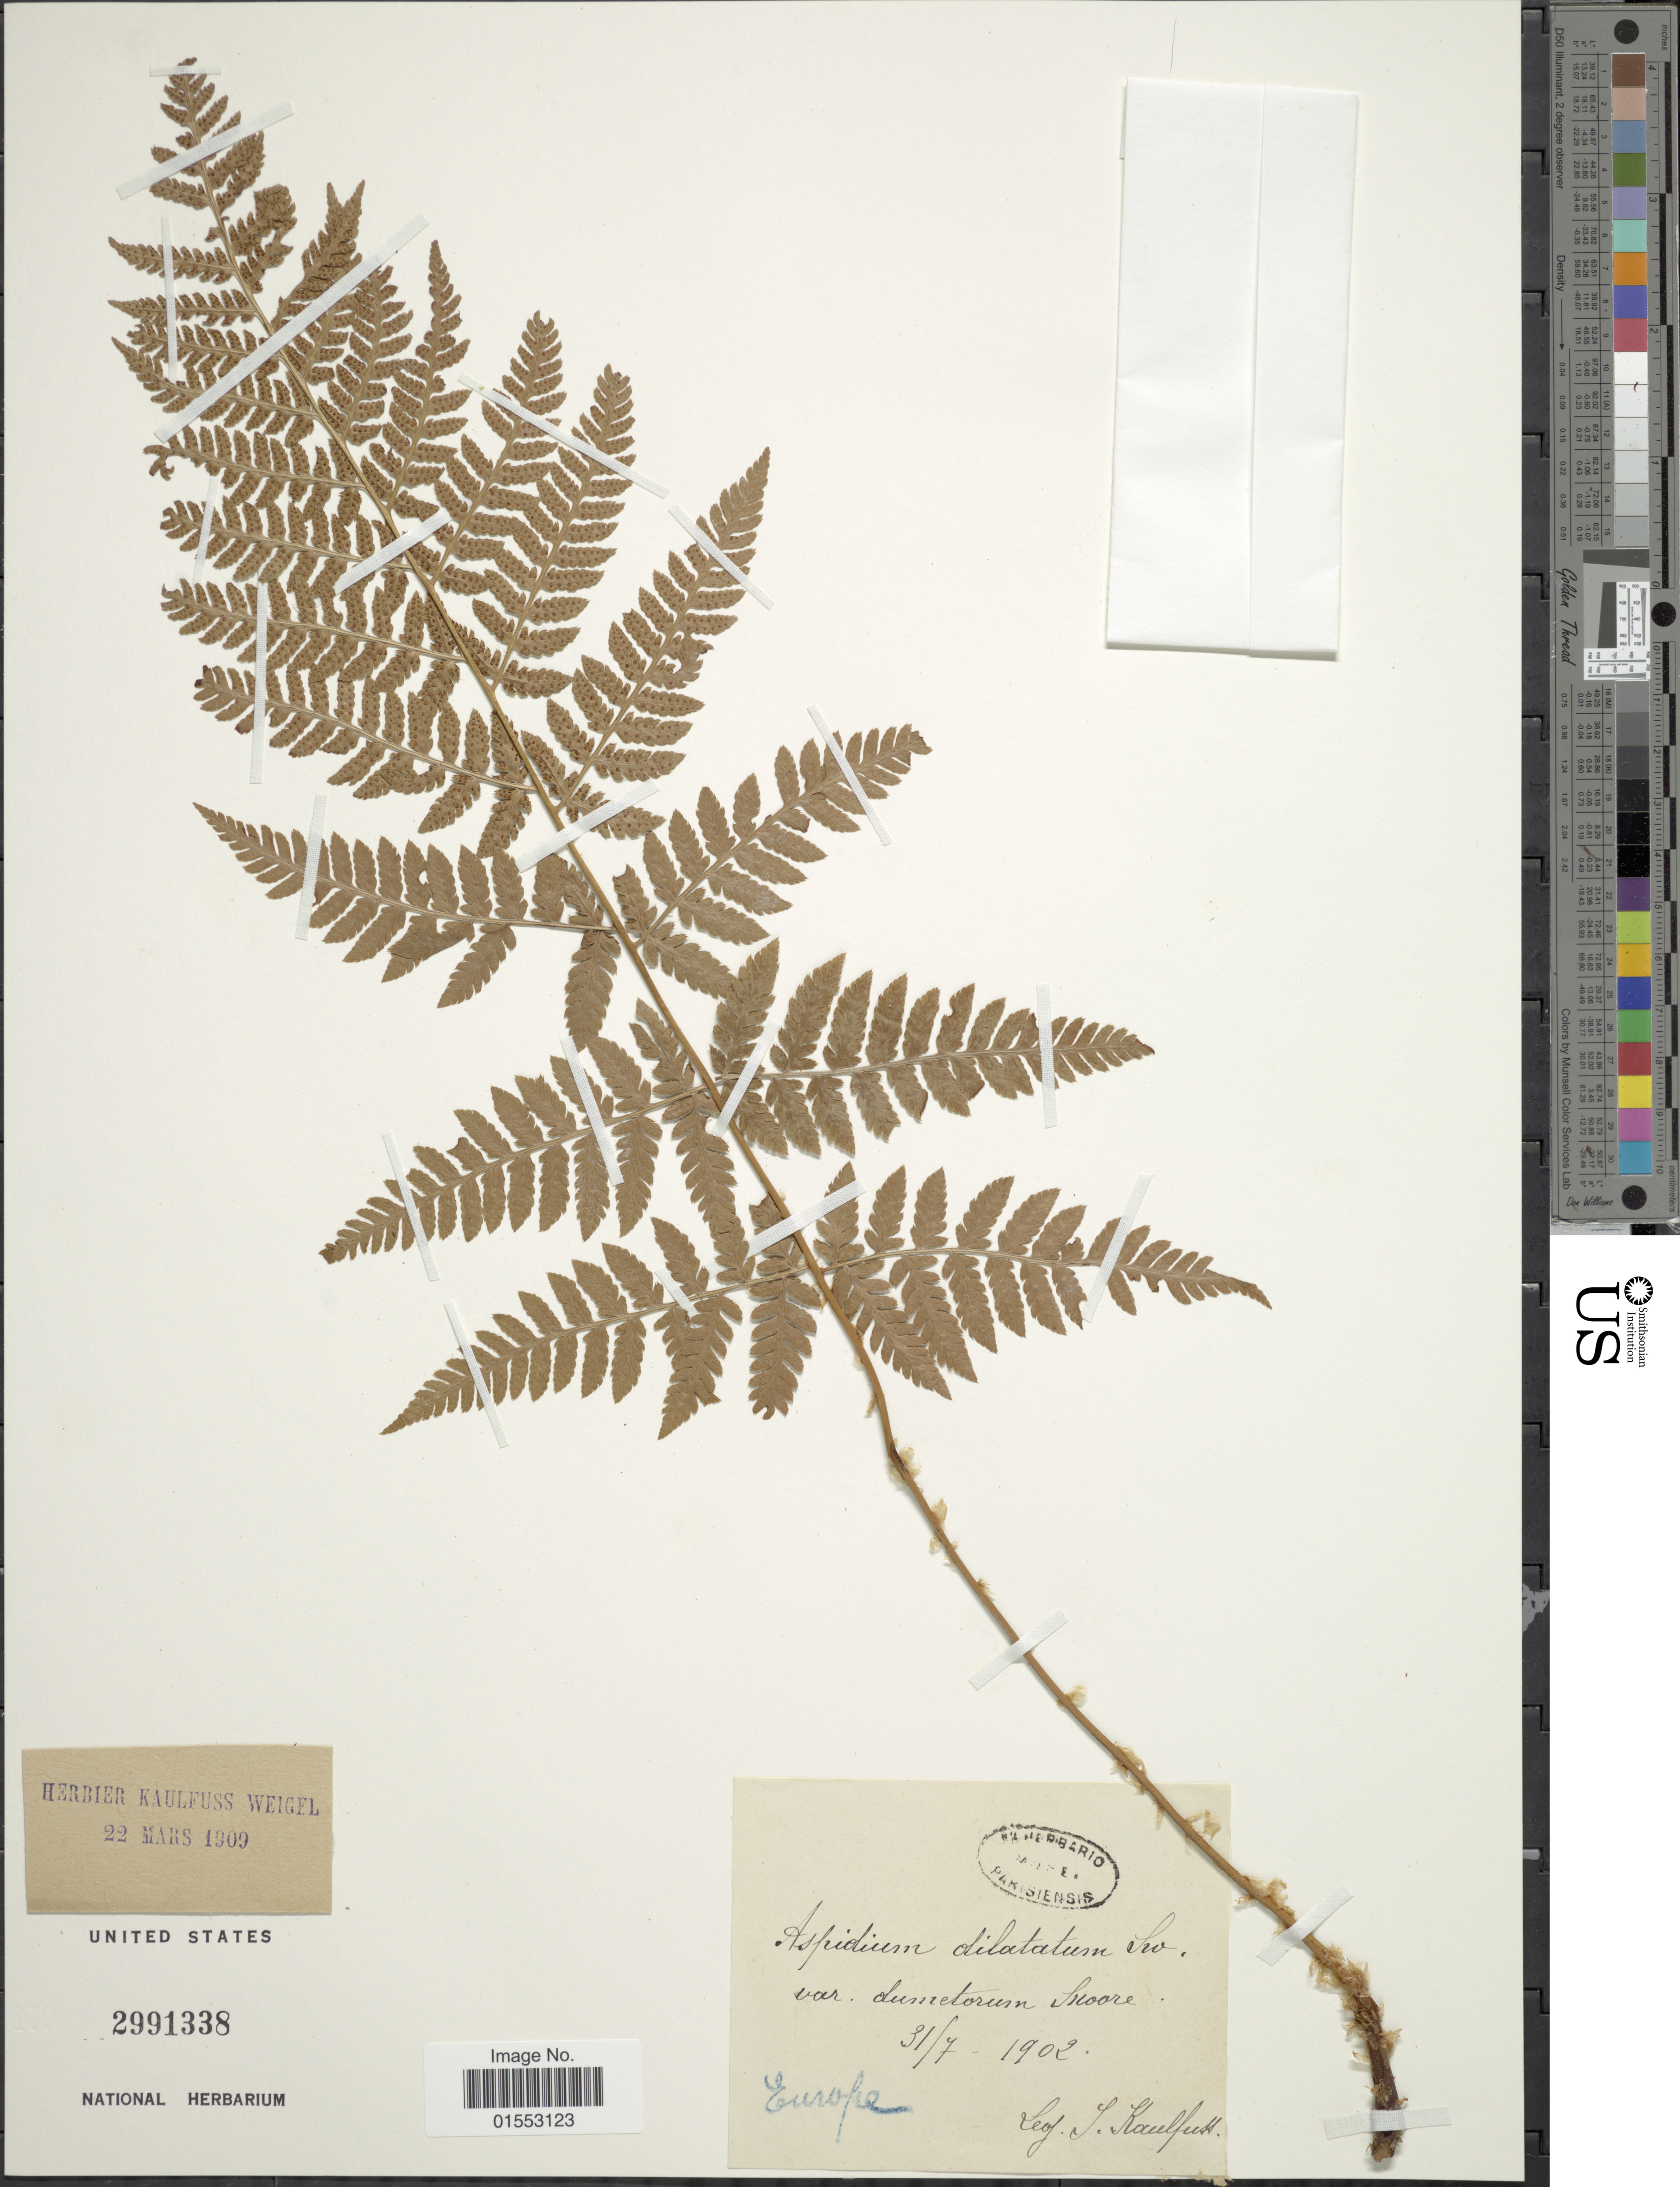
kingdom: Plantae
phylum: Tracheophyta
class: Polypodiopsida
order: Polypodiales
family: Dryopteridaceae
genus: Dryopteris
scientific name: Dryopteris carthusiana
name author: (Villars) H.P. Fuchs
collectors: J. S. Kaulfuss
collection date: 1902-07-31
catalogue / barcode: US 2991338